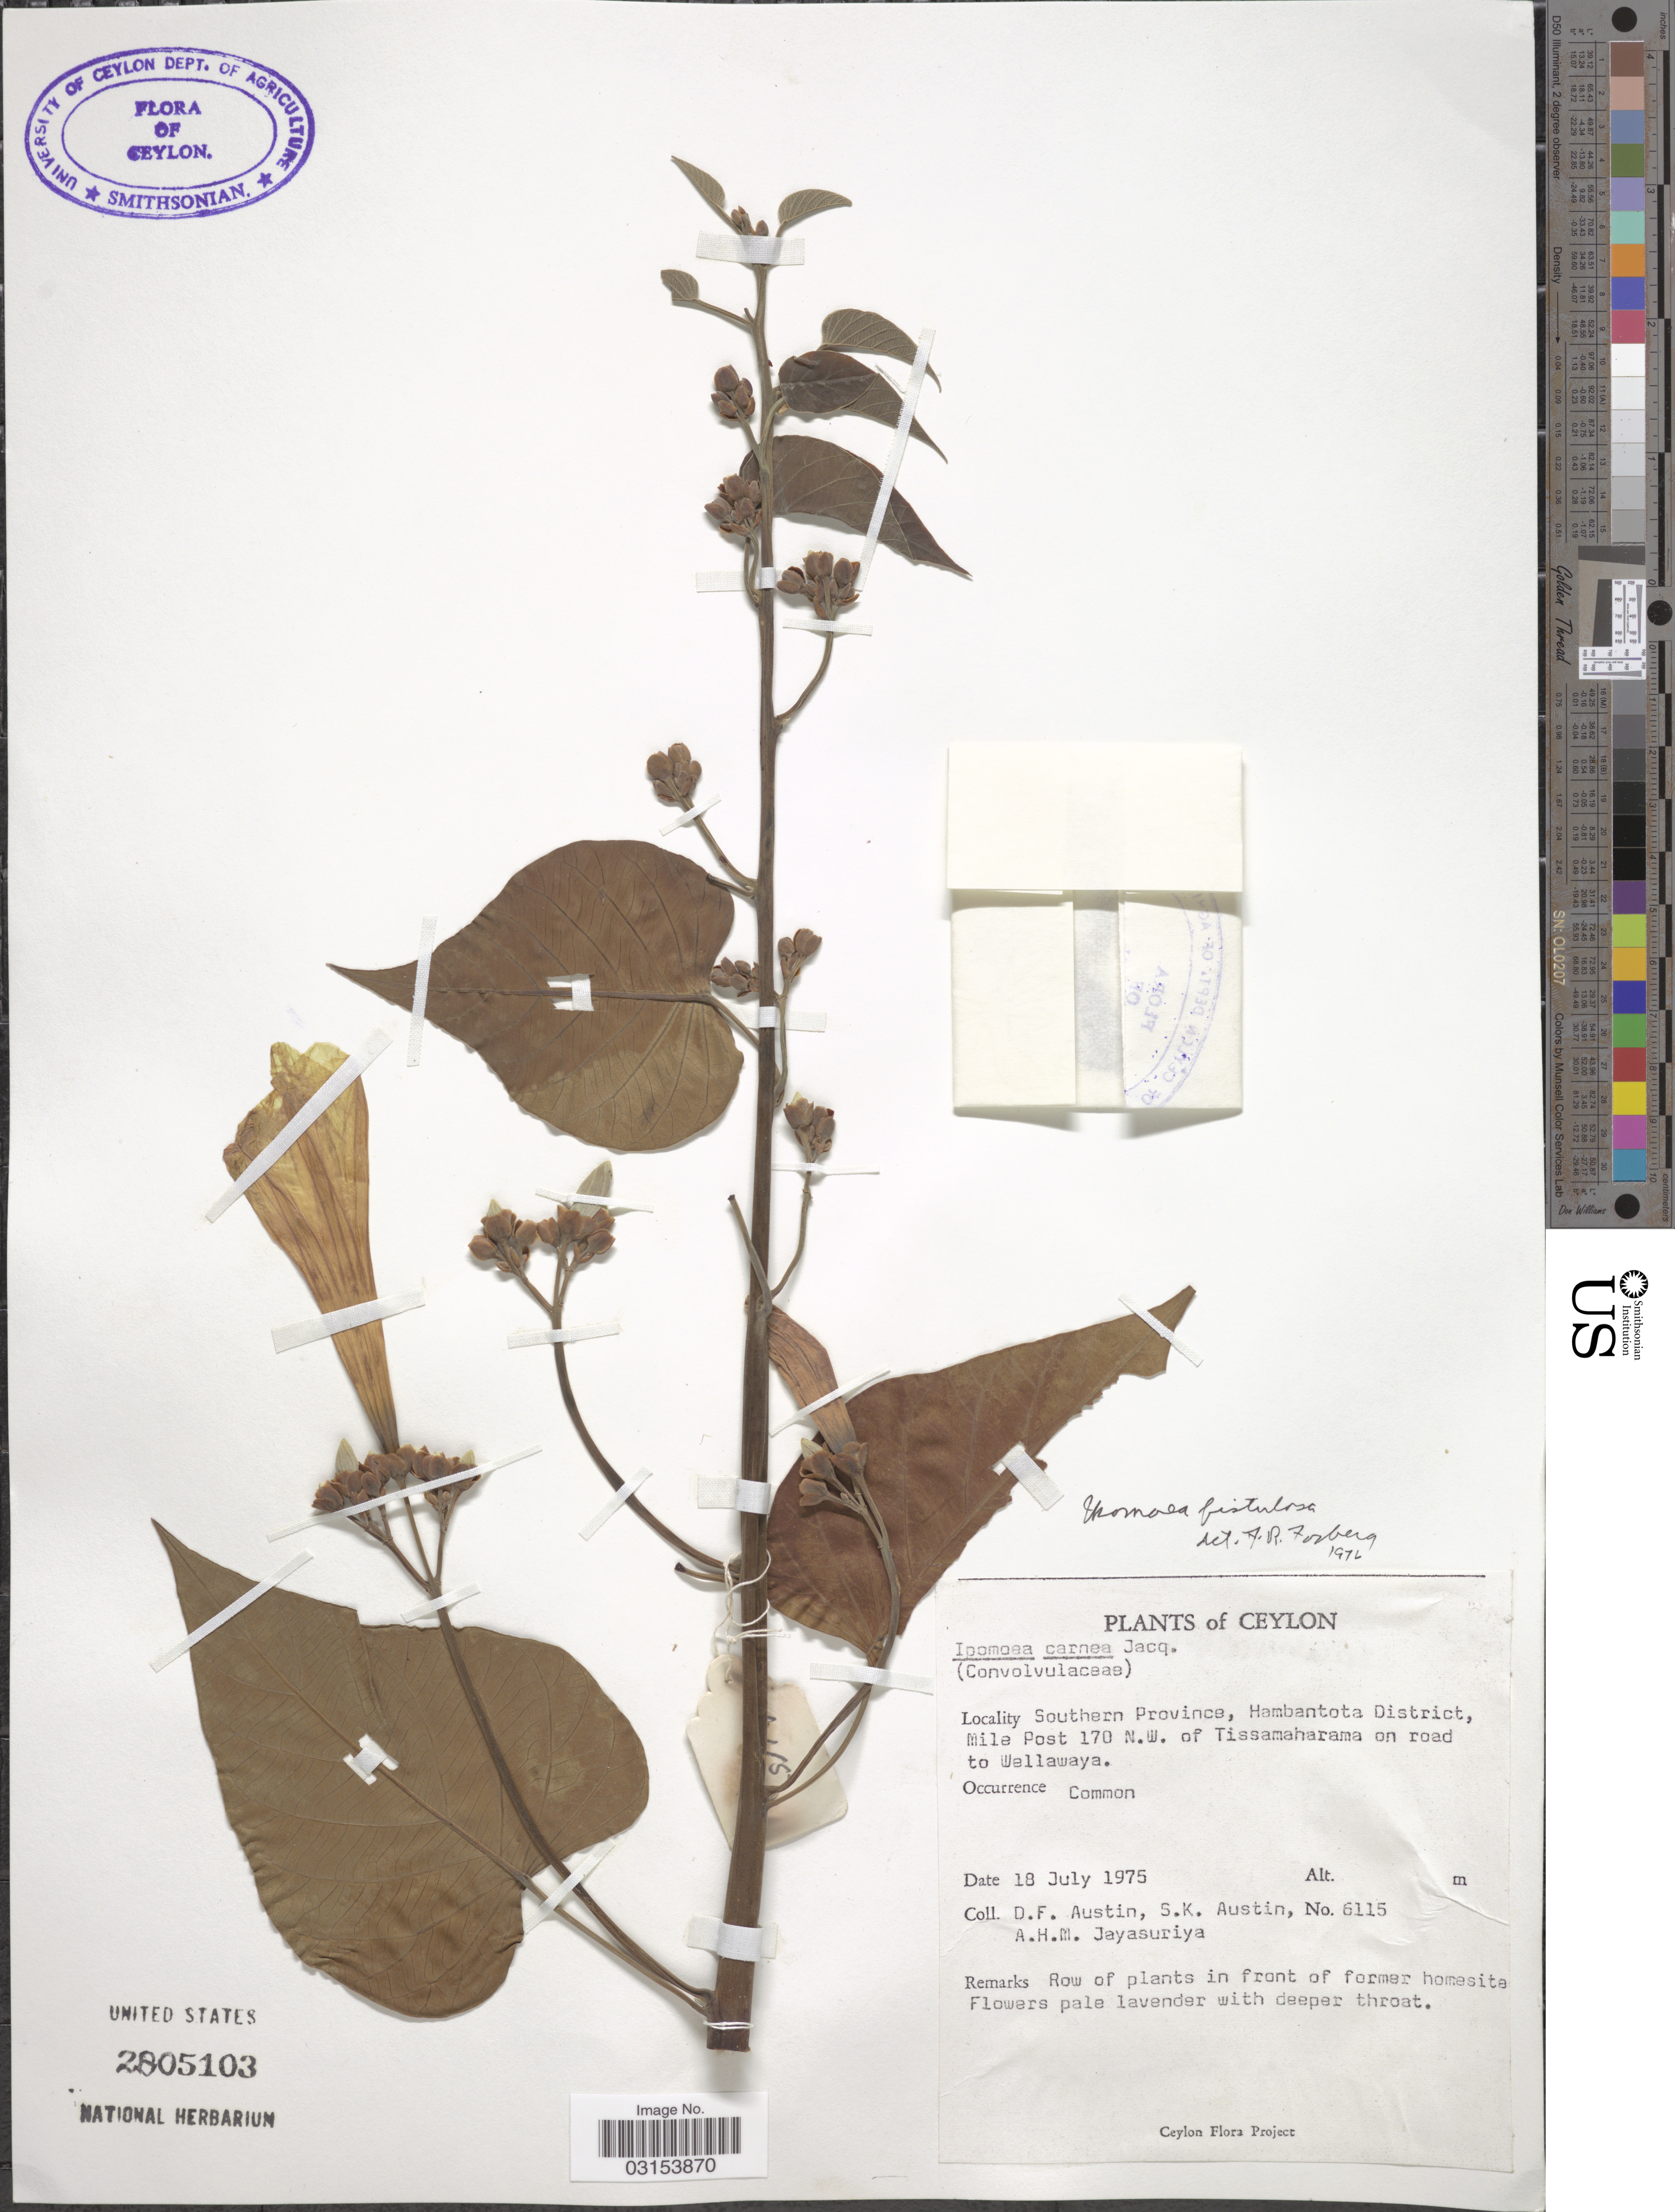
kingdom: Plantae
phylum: Tracheophyta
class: Magnoliopsida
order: Solanales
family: Convolvulaceae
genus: Ipomoea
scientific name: Ipomoea fistulosa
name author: Mart. ex Choisy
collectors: D. Austin, S. Austin & A. H. Jayasuriya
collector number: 6115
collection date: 1975-07-18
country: Sri Lanka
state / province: Southern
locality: Ceylon. Hambantota District, Mile Post 170 N.W. of Tissamaharama on road to Wellawaya.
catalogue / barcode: US 2805103